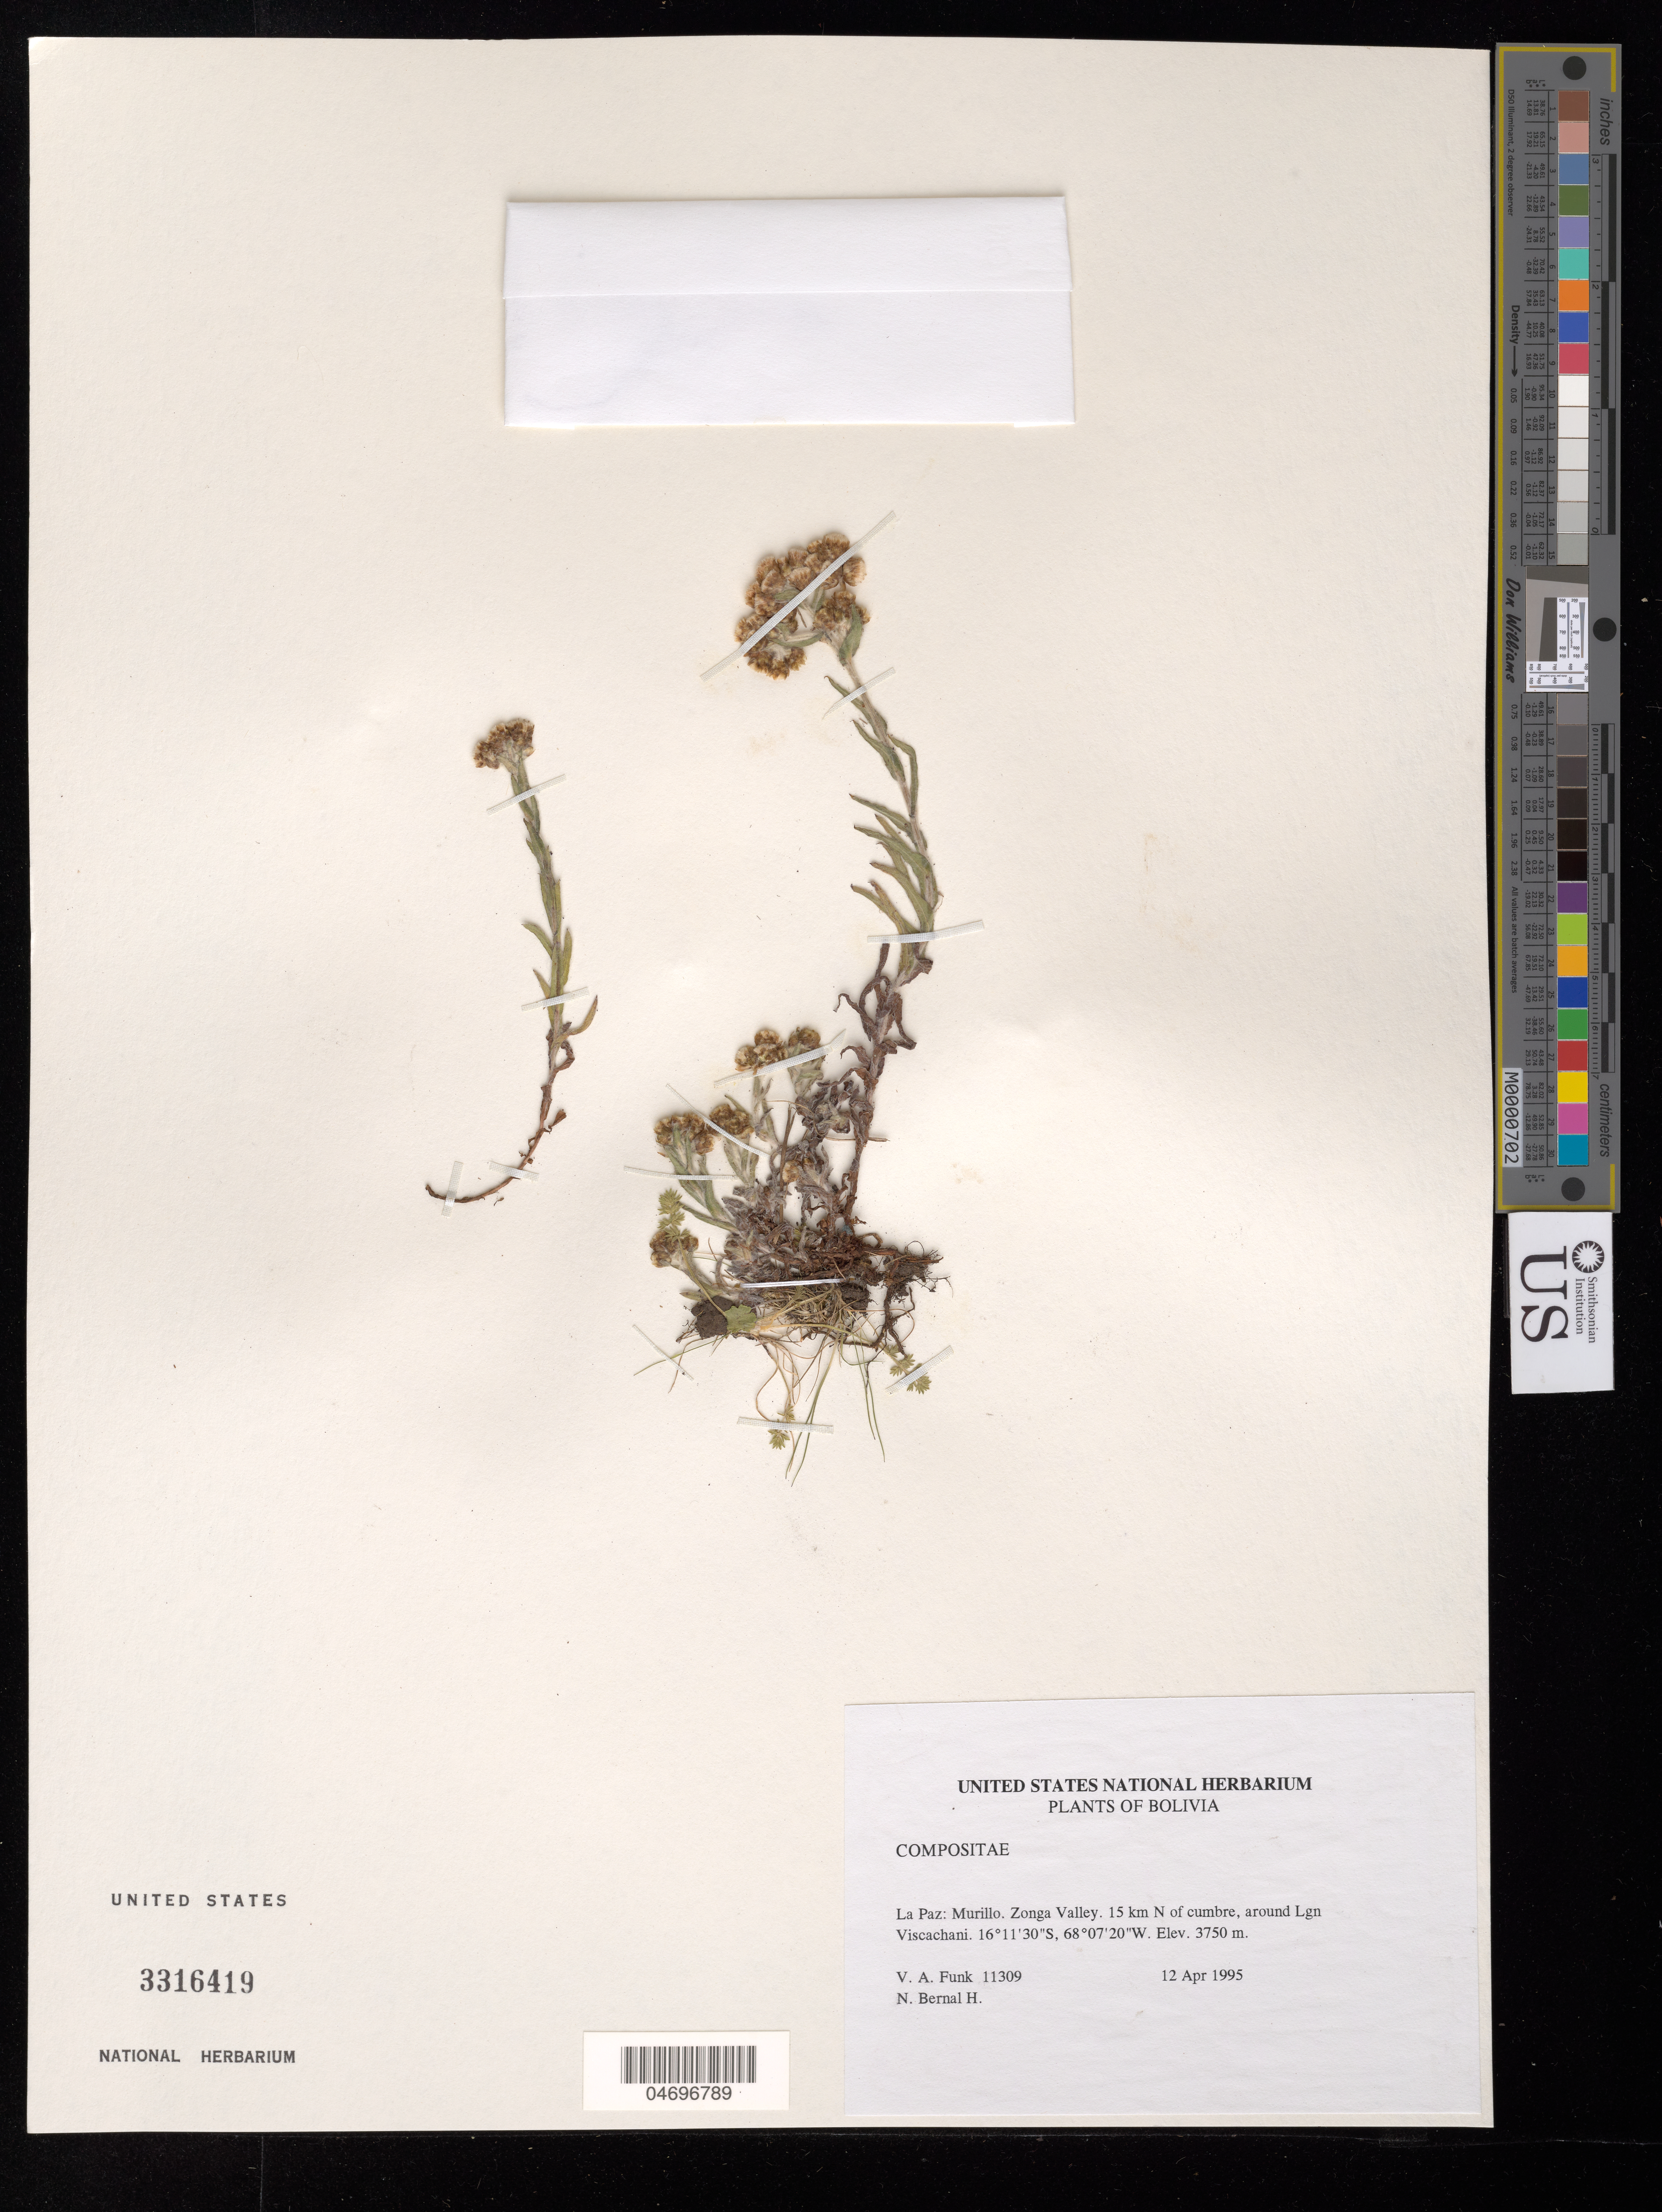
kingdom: Plantae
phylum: Tracheophyta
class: Magnoliopsida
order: Asterales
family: Asteraceae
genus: Pseudognaphalium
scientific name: Pseudognaphalium sp.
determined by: Ávila C., Fabio Andrés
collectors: V. Funk & N. Bernal H.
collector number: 11309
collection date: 1995-04-12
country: Bolivia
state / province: La Paz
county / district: Murillo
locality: Zonga Valley. 15 km N of cumbre, around Lgn Viscachani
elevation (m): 3750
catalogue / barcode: US 3316419